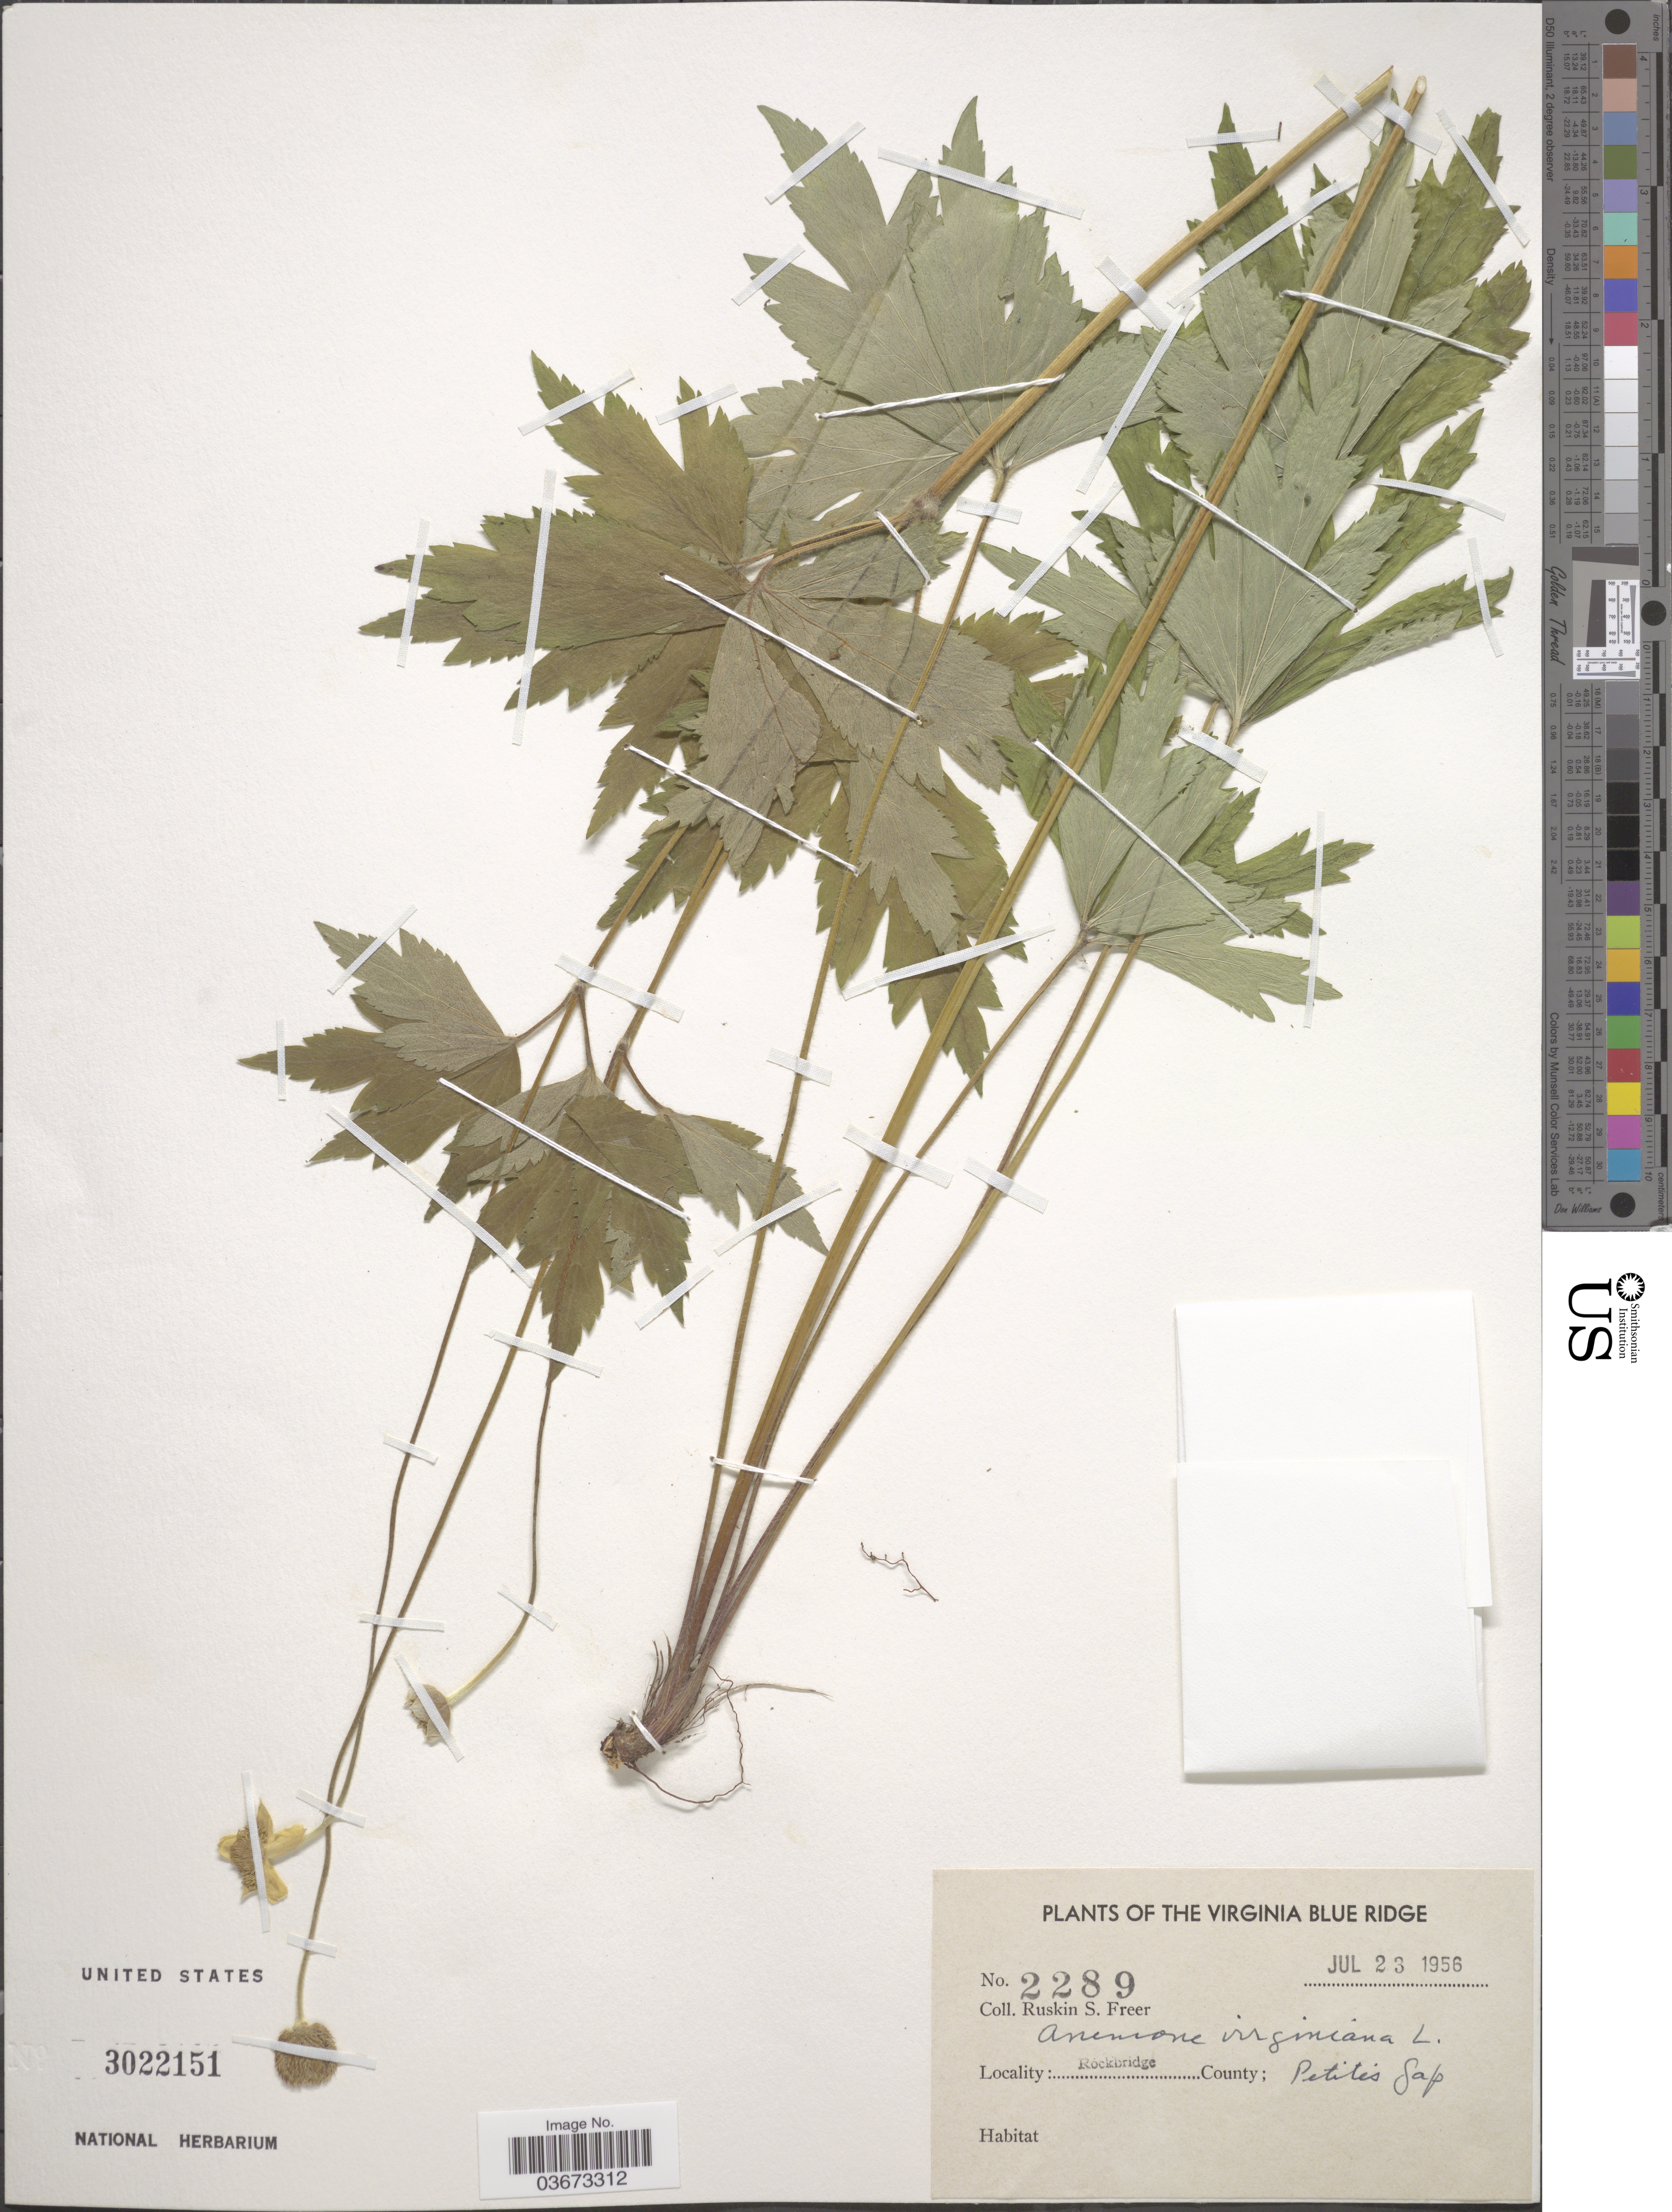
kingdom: Plantae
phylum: Tracheophyta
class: Magnoliopsida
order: Ranunculales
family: Ranunculaceae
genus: Anemone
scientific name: Anemone virginiana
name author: L.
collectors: R. Freer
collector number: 2289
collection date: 1956-07-23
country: United States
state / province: Virginia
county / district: Rockbridge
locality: The Virginia Blue Ridge. Rockbridge County; Petite's Gap.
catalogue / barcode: US 3022151